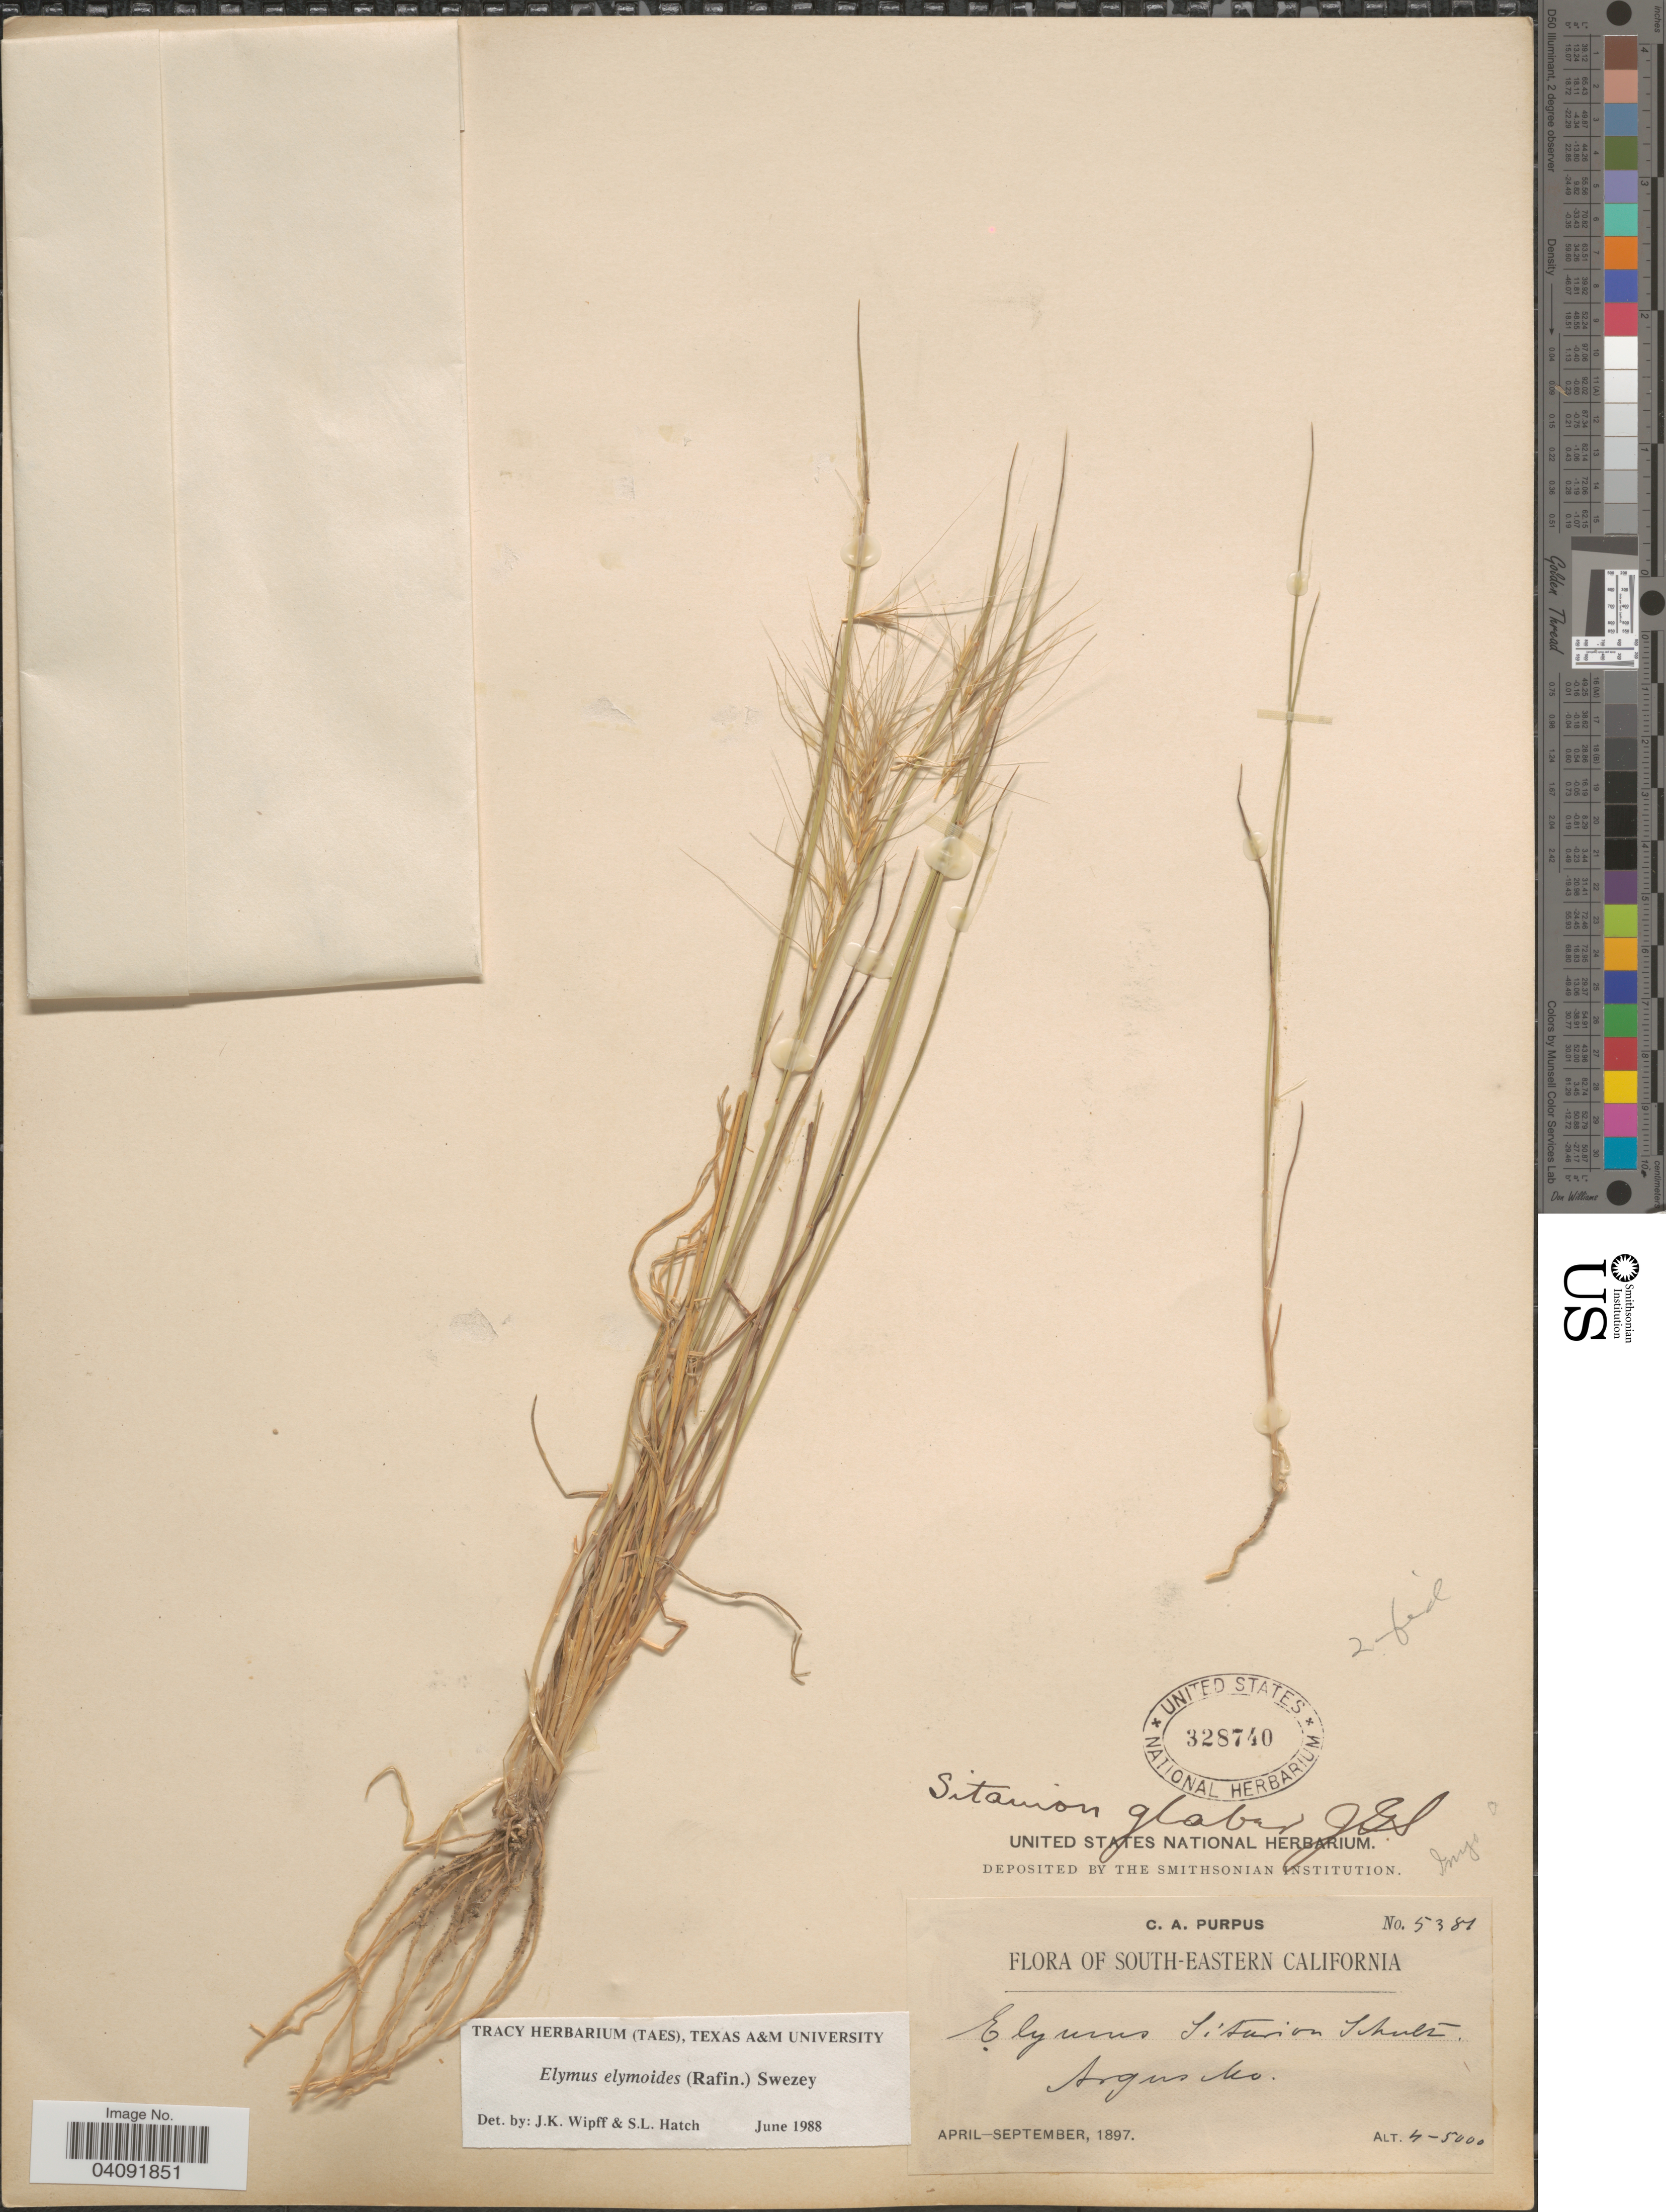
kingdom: Plantae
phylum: Tracheophyta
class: Liliopsida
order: Poales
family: Poaceae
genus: Elymus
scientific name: Elymus elymoides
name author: (Raf.) Swezey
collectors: C. A. Purpus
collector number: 5381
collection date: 1897-04/1897-09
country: United States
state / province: California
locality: South-Eastern California. Argus Mo.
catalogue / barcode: US 328740